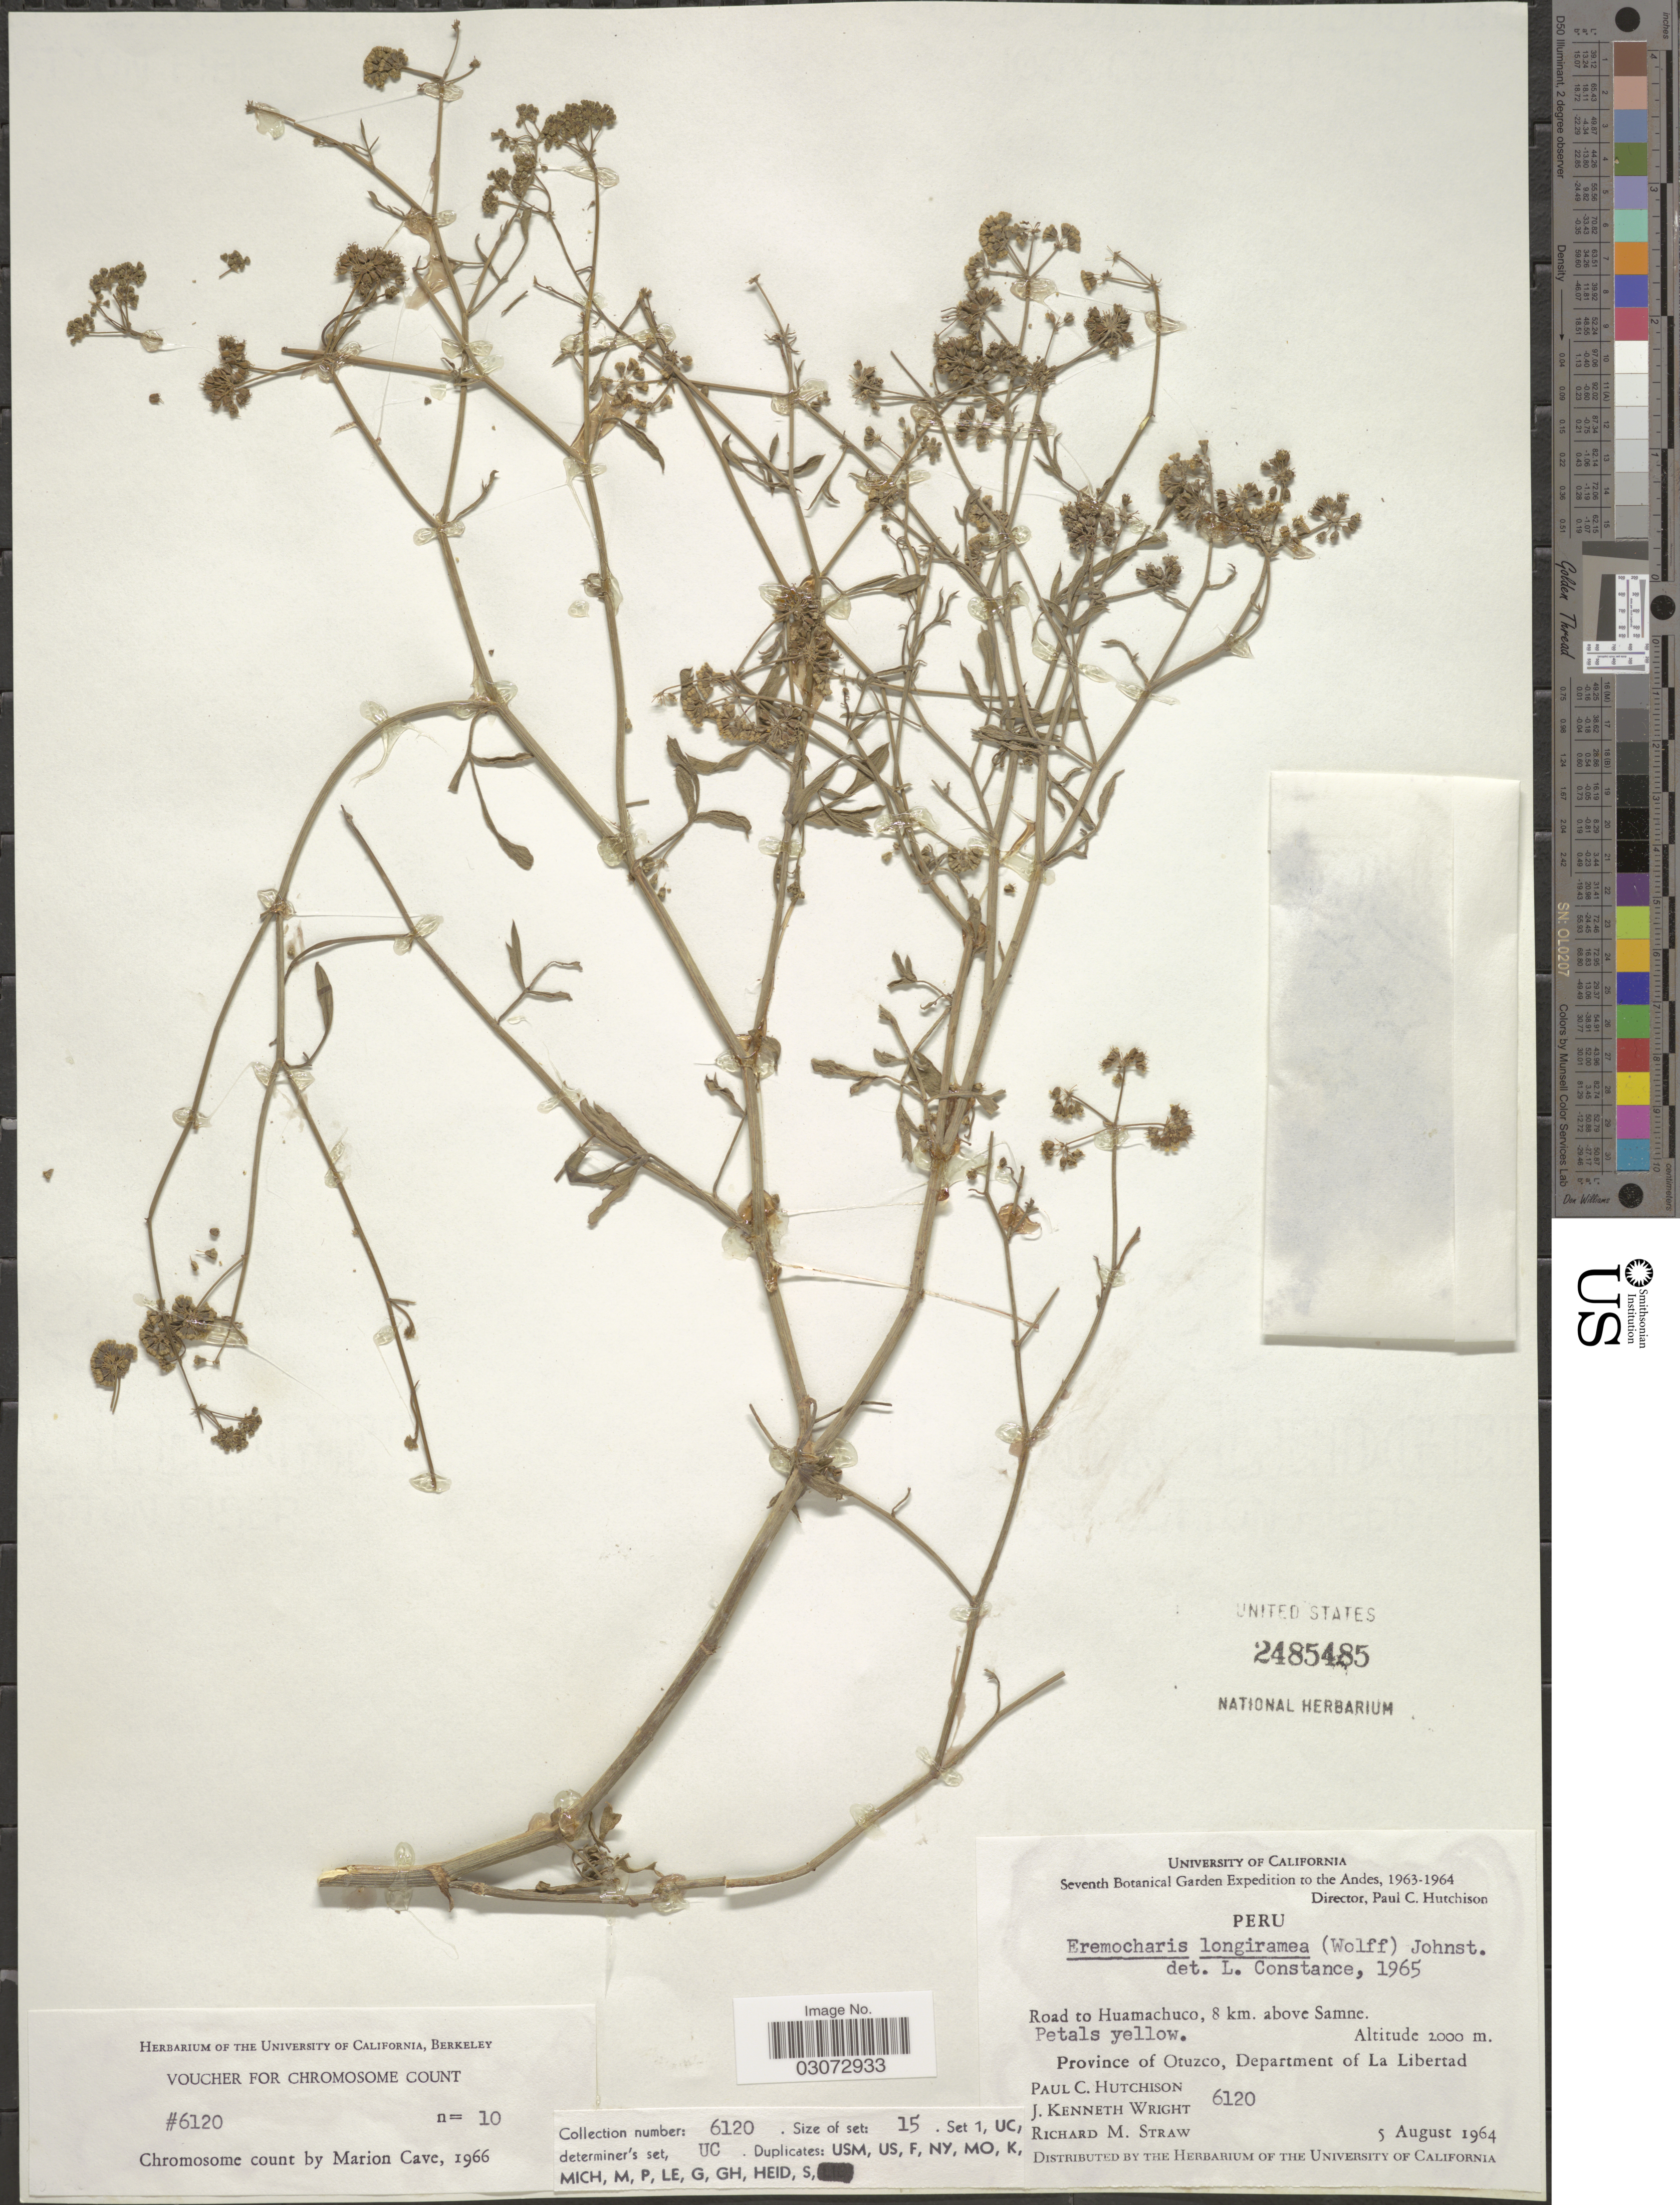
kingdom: Plantae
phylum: Tracheophyta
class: Magnoliopsida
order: Apiales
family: Apiaceae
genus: Eremocharis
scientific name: Eremocharis longiramea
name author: (Wolff) Johnst.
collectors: P. C. Hutchison, J. K. Wright & R. M. Straw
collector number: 6120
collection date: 1964-08-05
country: Peru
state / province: La Libertad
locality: Andes. Road to Huamachuco, 8 km. above Samne. Province of Otuzco, Department of La Libertad.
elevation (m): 2000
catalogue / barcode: US 2485485